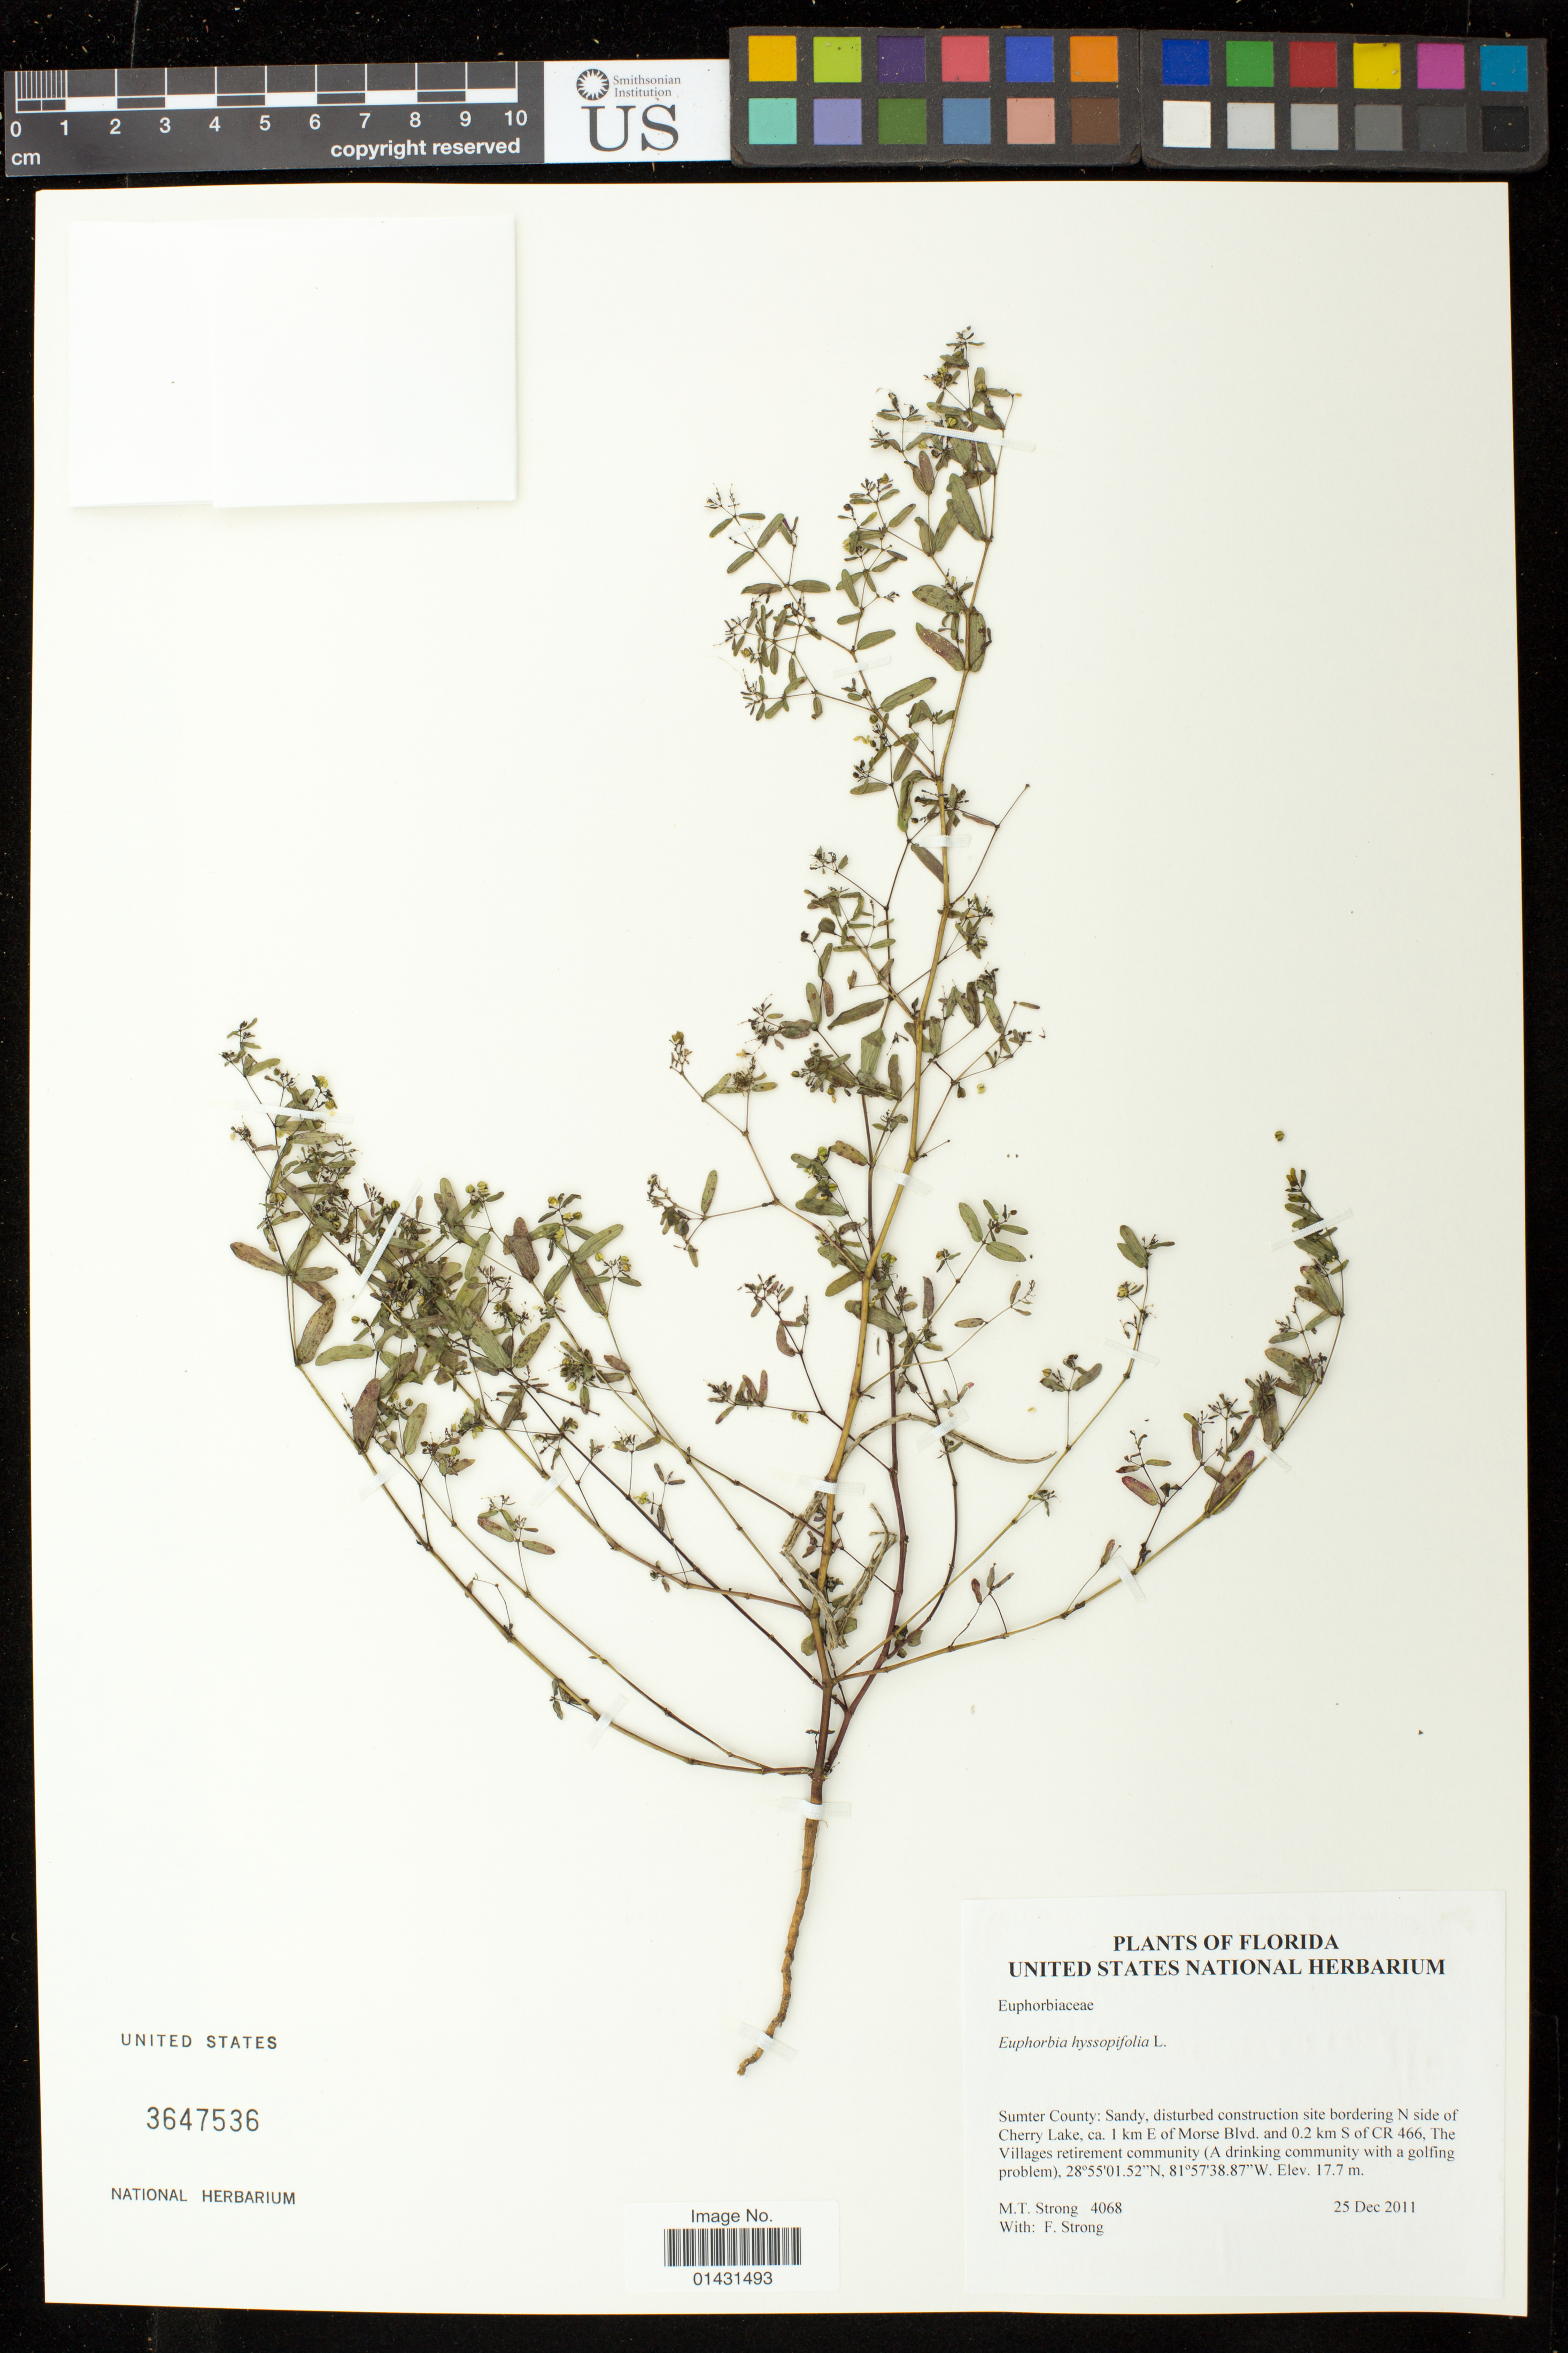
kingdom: Plantae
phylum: Tracheophyta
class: Magnoliopsida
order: Malpighiales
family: Euphorbiaceae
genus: Euphorbia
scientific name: Euphorbia hyssopifolia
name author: L.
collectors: M. T. Strong & F. Strong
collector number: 4068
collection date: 2011-12-25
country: United States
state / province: Florida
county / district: Sumter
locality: N side of Cherry Lake, ca. 1 km E of Morse Blvd. and 0.2 km S of CR 466, The Villages retirement community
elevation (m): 17.7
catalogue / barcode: US 3647536